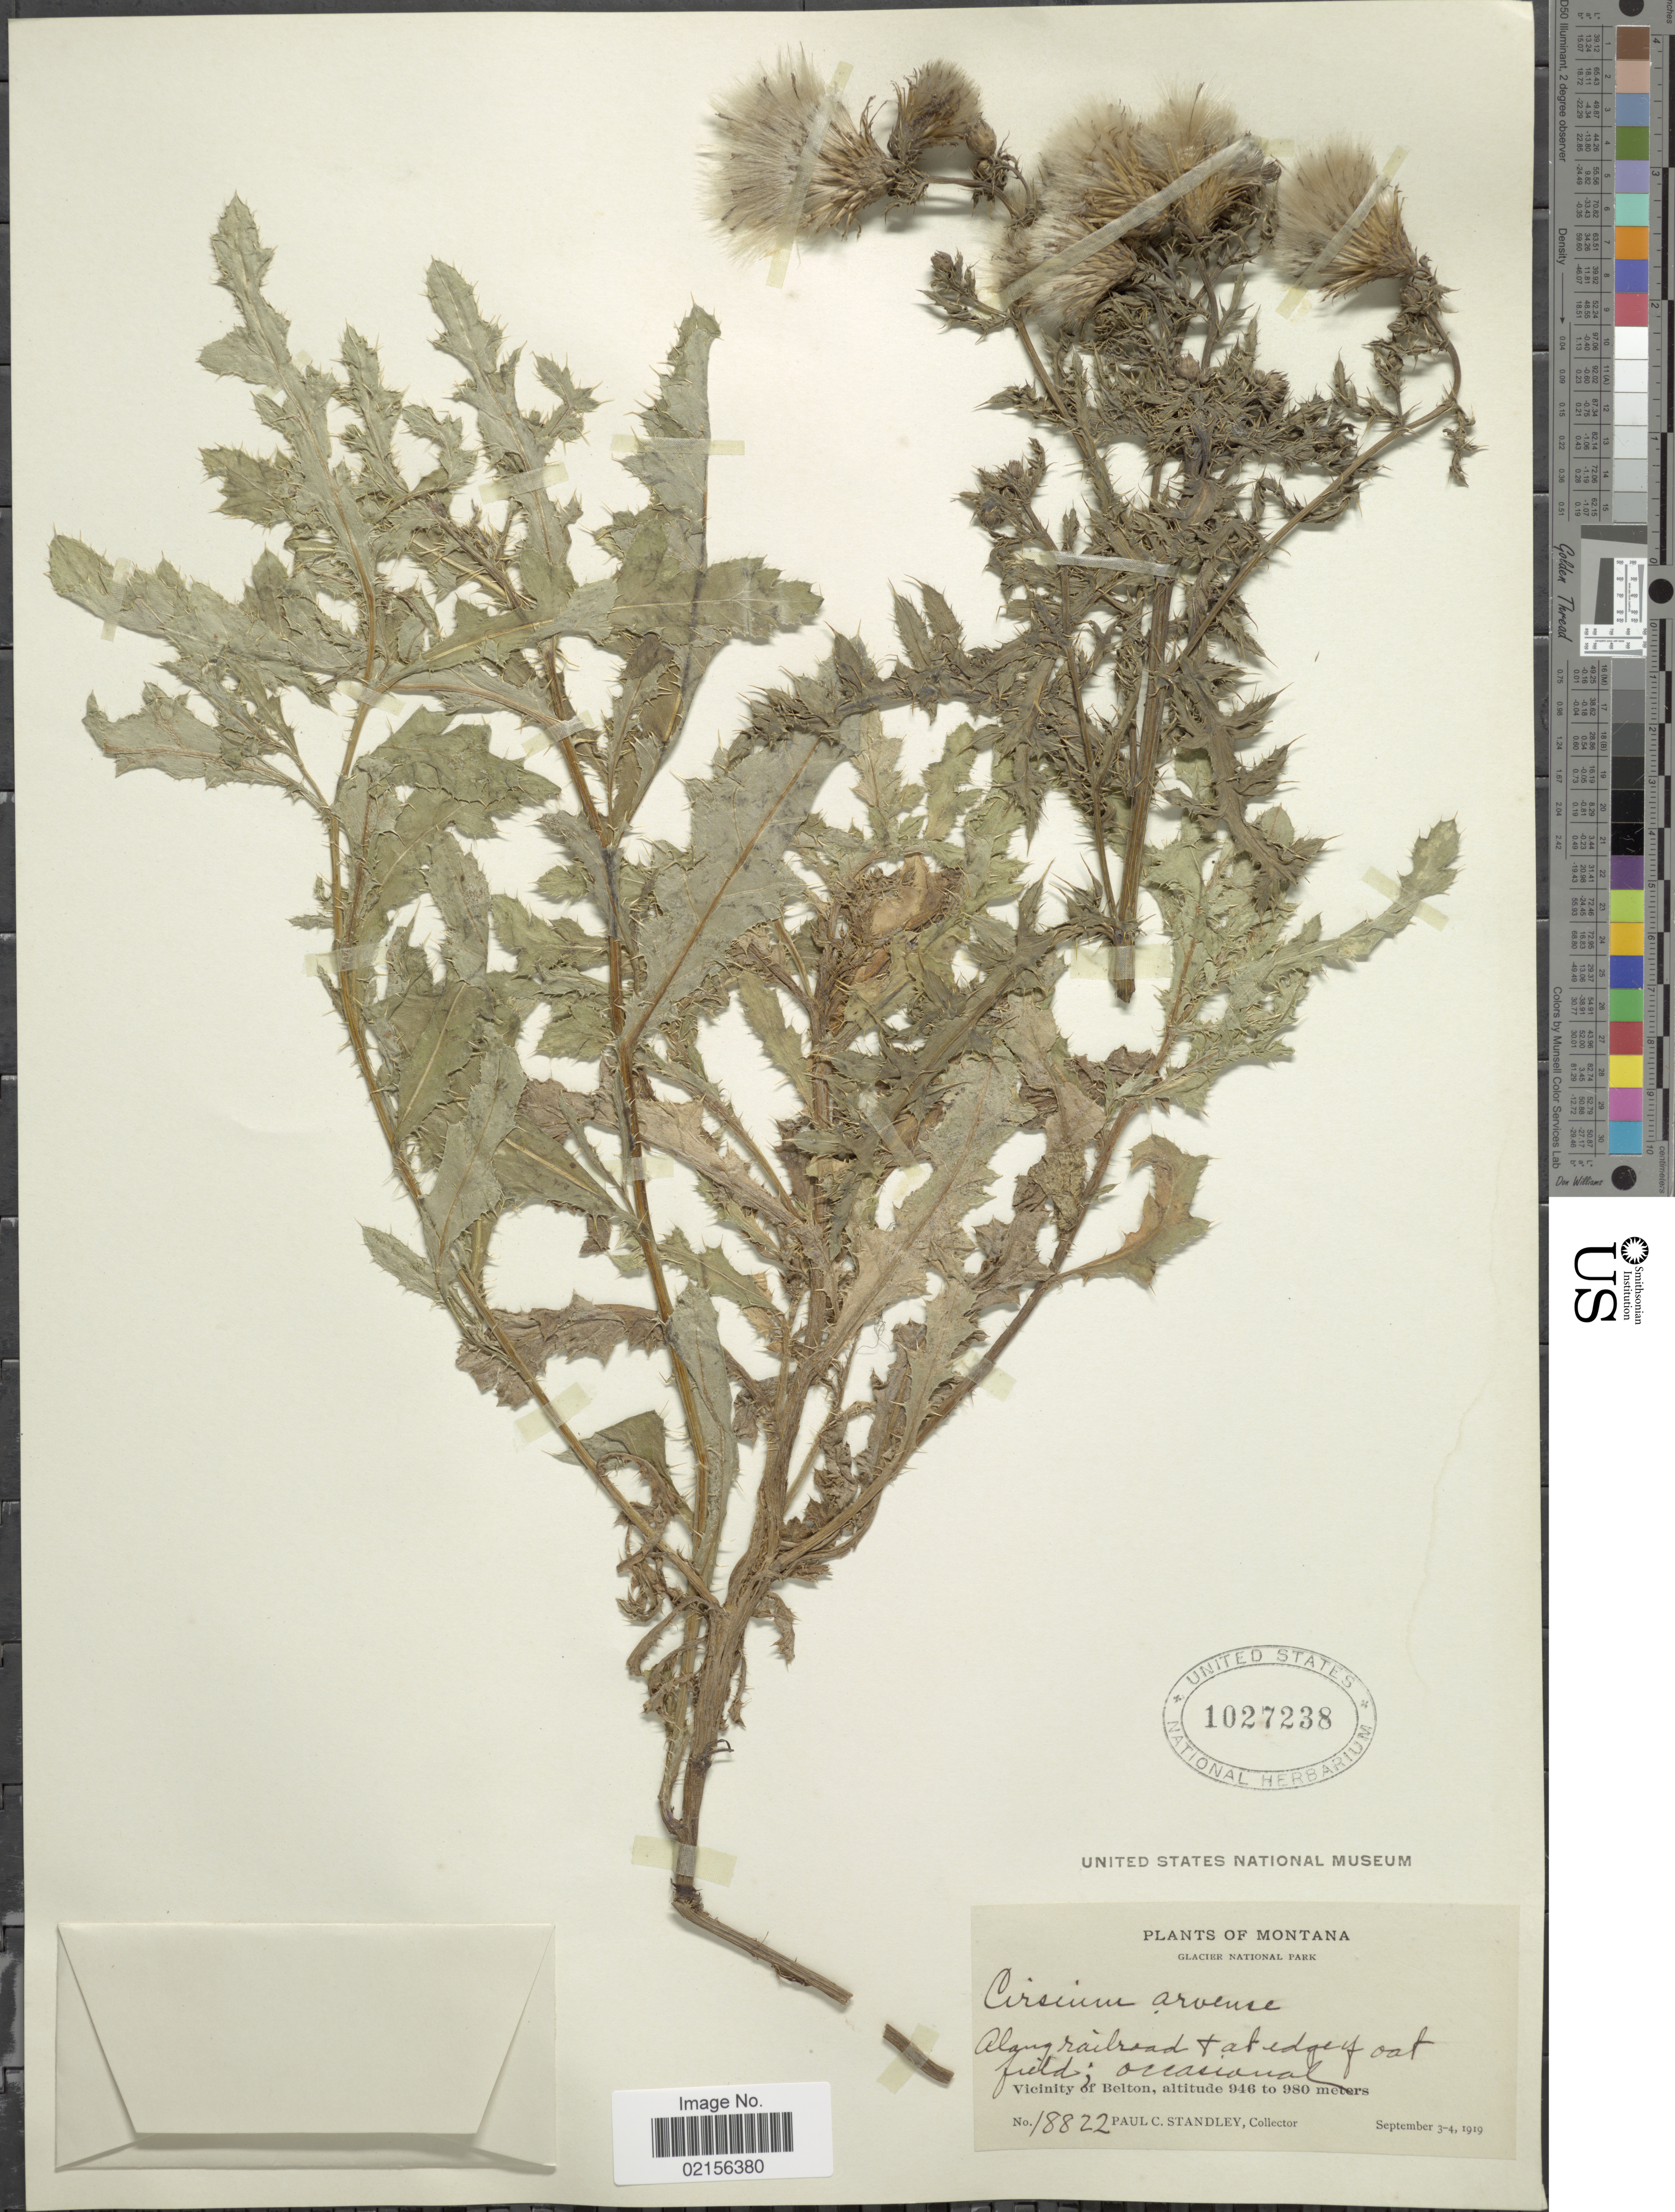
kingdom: Plantae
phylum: Tracheophyta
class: Magnoliopsida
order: Asterales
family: Asteraceae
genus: Cirsium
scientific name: Cirsium arvense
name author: (L.) Scop.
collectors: P. C. Standley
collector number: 18822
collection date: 1919-09-03/1919-09-04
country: United States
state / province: Montana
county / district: Flathead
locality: Glacier National Park, along railroad + at edge of oat field; occasional, Vicinity of Belton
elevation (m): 946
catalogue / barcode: US 1027238